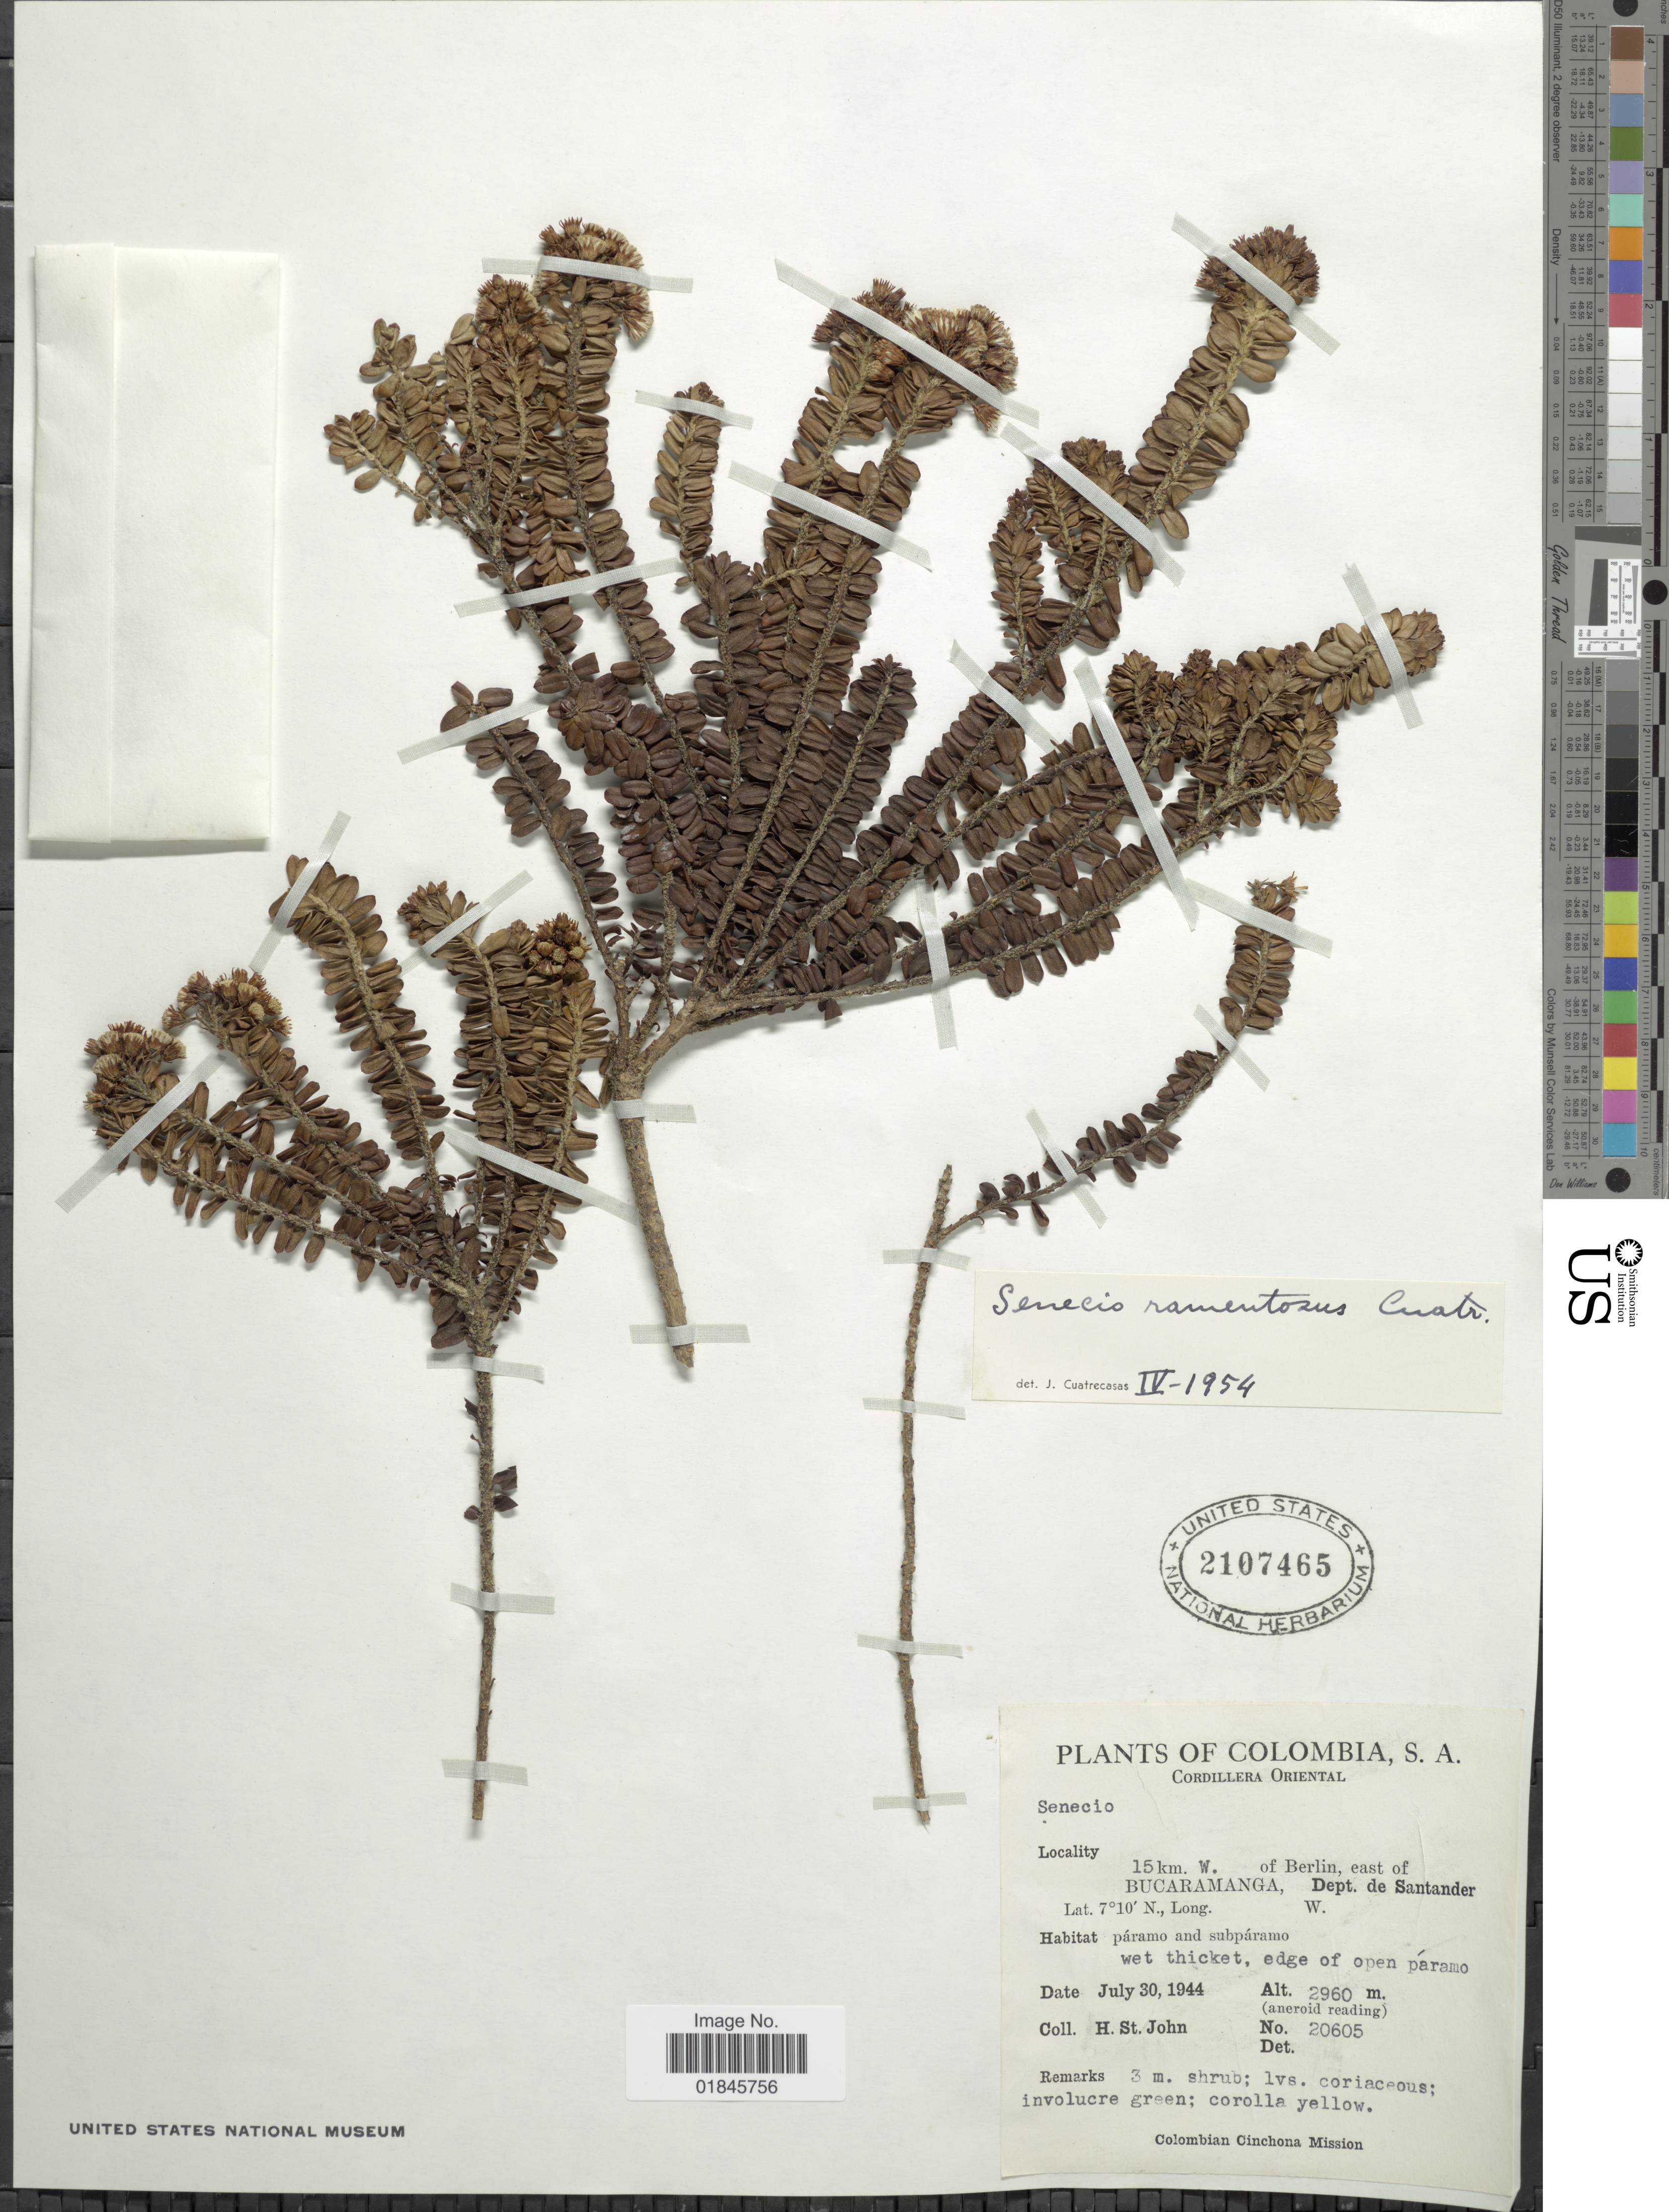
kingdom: Plantae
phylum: Tracheophyta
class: Magnoliopsida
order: Asterales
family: Asteraceae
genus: Pentacalia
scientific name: Pentacalia ramentosa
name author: (Cuatrec.) Cuatrec.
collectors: H. St. John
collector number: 20605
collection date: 1944-07-30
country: Colombia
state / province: Santander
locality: Cordillera Oriental. 15 km. W. of Berlin, east of Bucaramanga, Dept. de Santander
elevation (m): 2960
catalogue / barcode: US 2107465